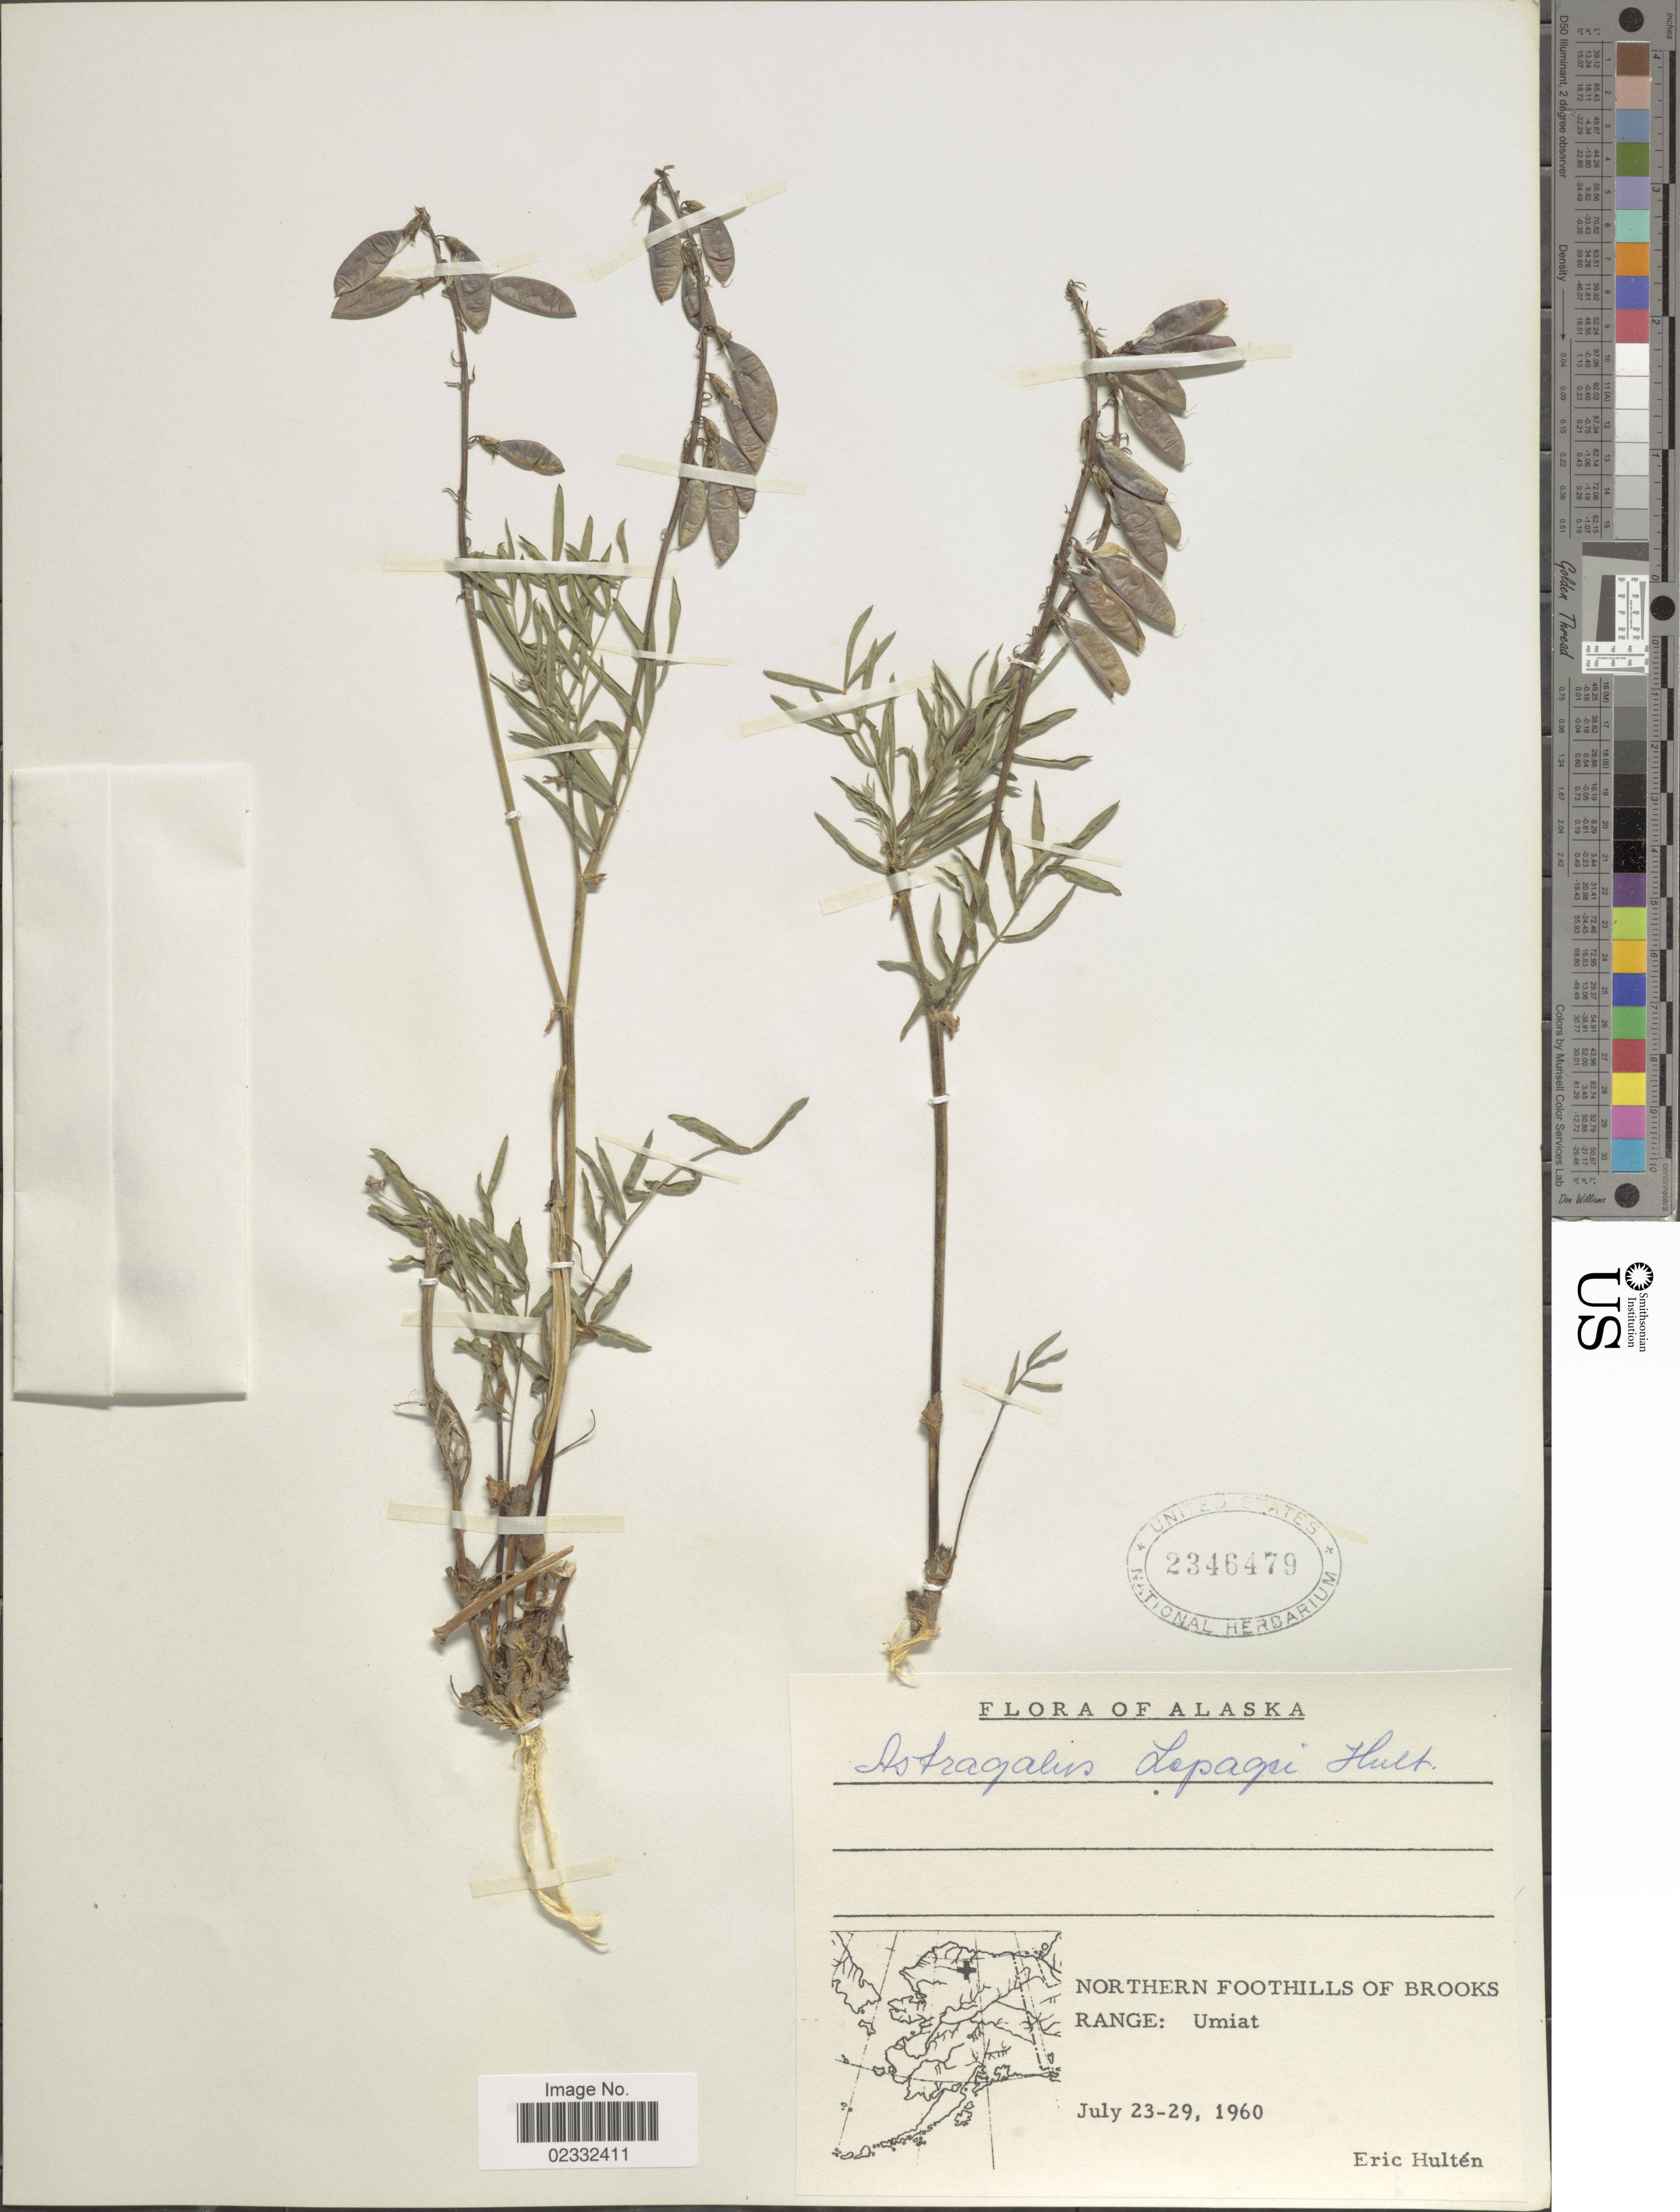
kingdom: Plantae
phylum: Tracheophyta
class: Magnoliopsida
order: Fabales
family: Fabaceae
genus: Astragalus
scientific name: Astragalus lepagei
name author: Hultén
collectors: E. G. Hultén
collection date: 1960-07-23/1960-07-29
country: United States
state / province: Alaska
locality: Alaska, Northern Foothills of Brooks Range: Umiat.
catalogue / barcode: US 2346479